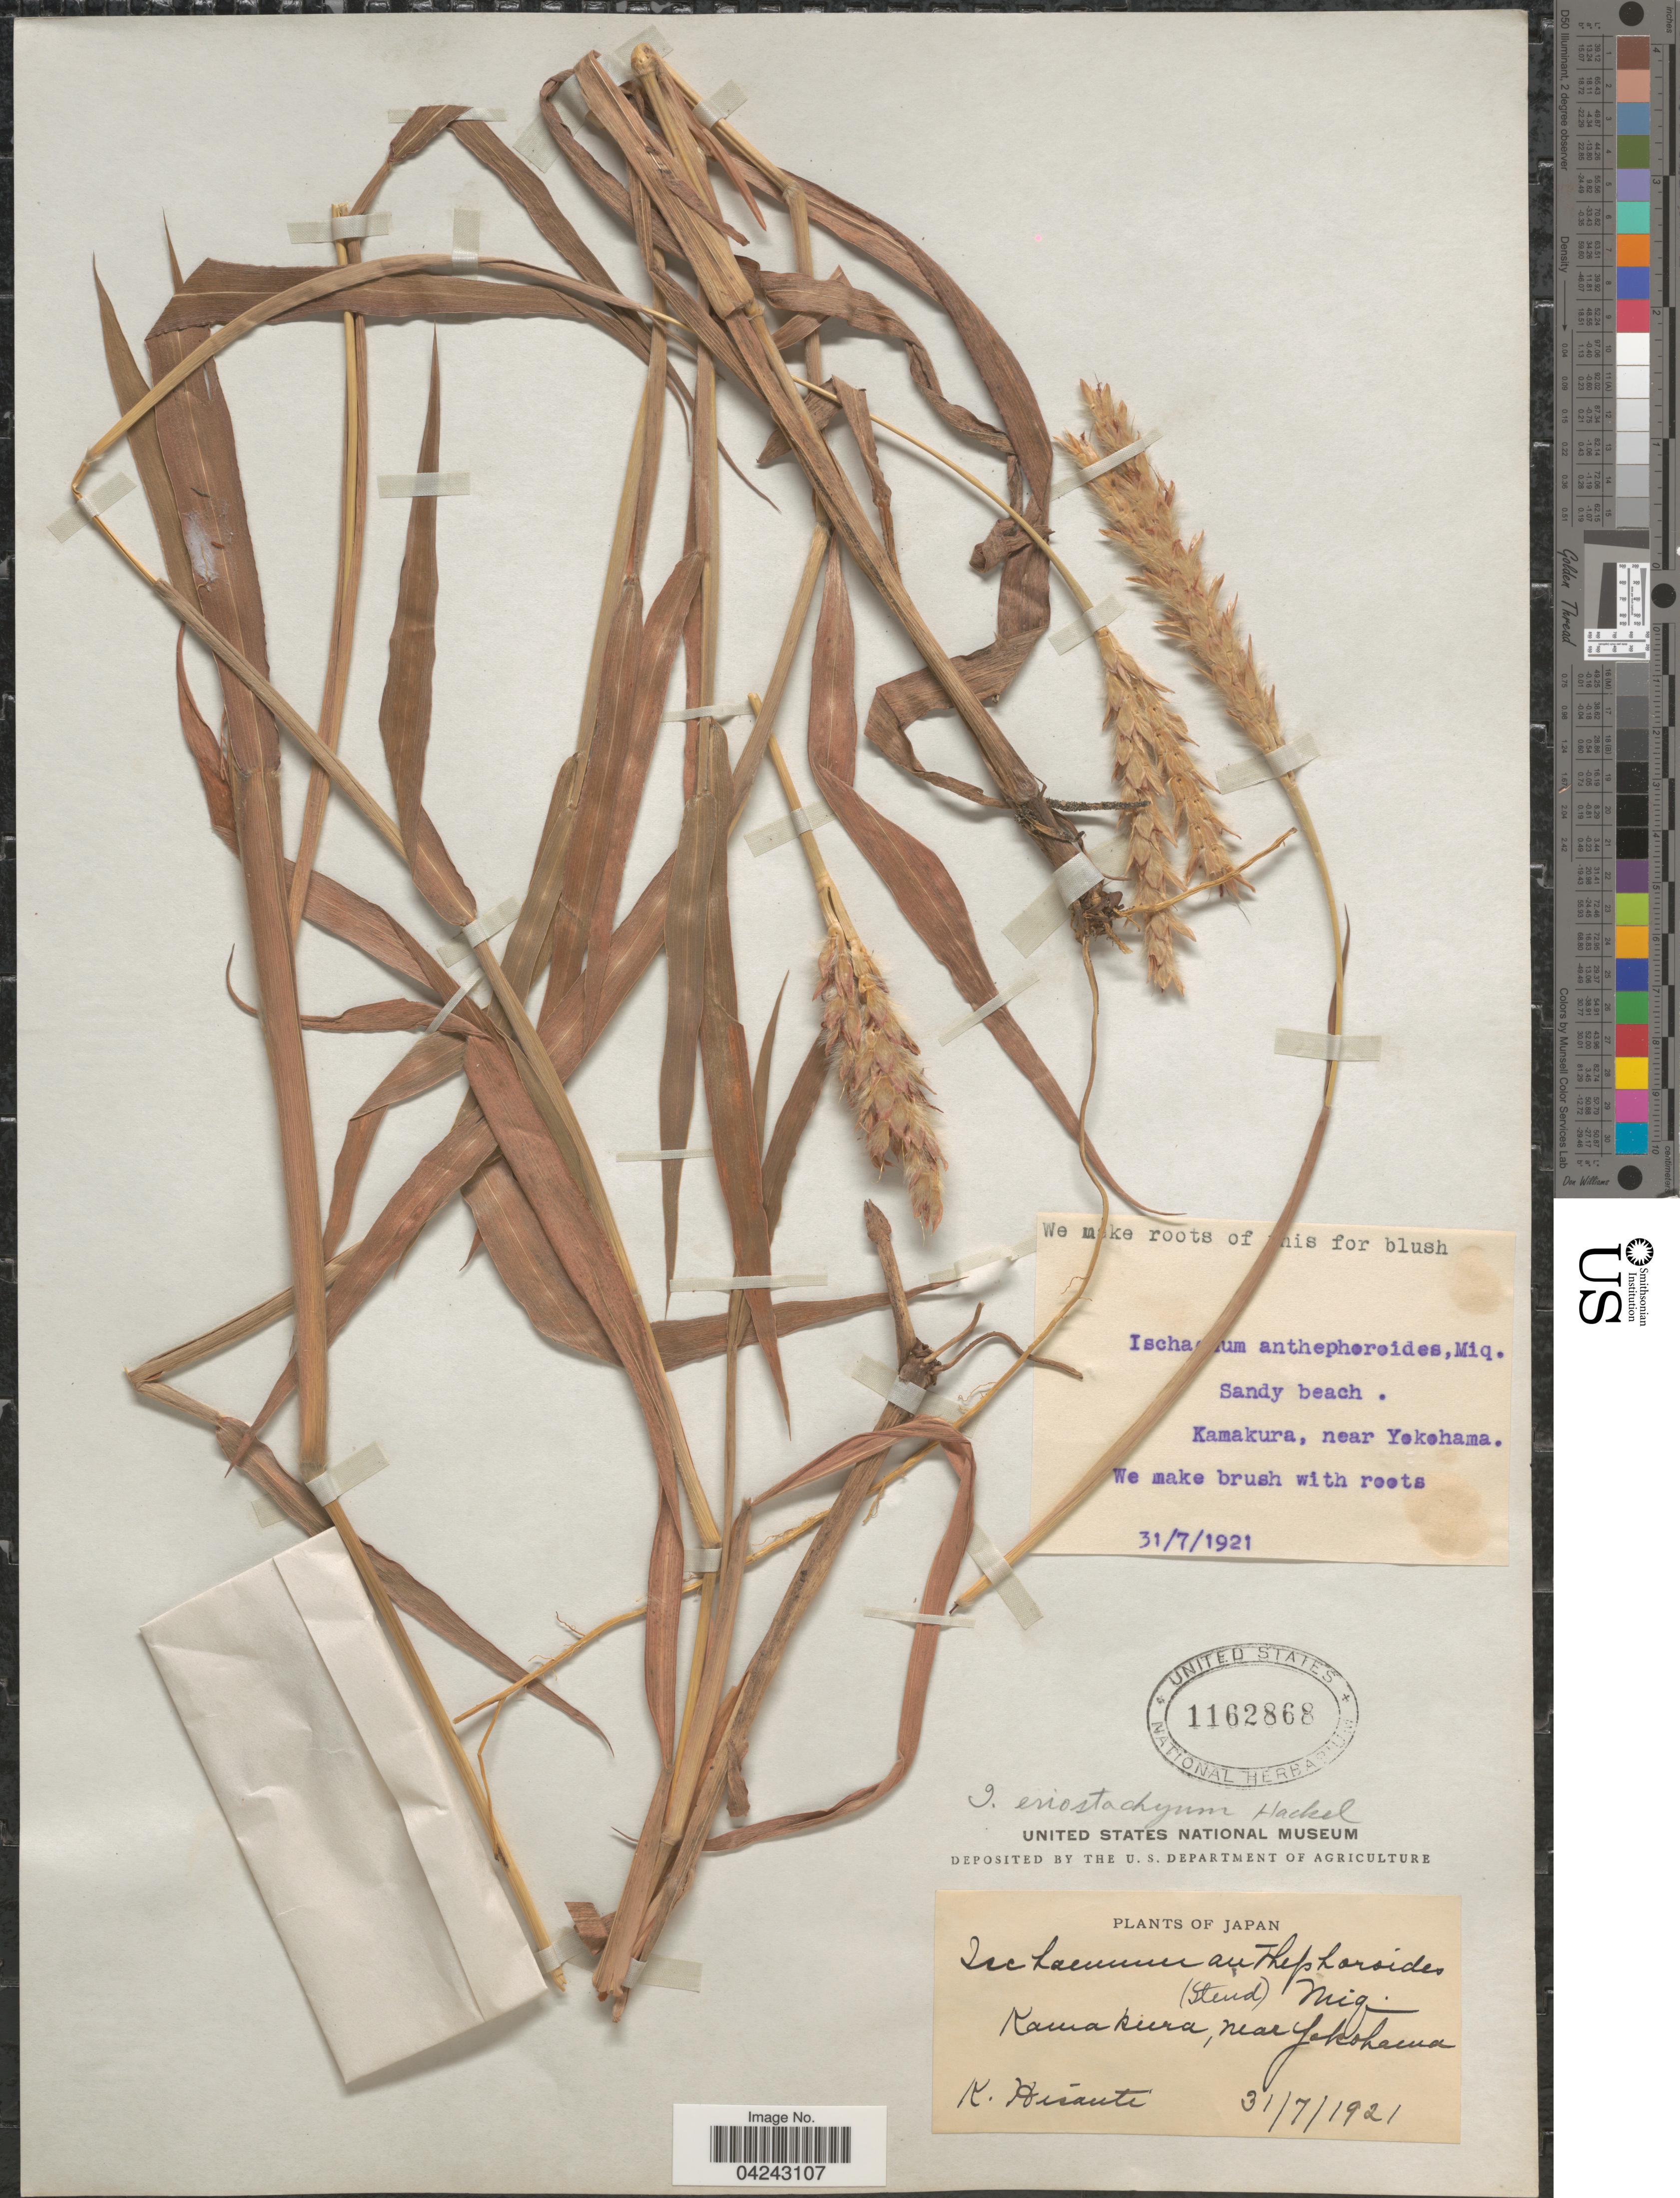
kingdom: Plantae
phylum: Tracheophyta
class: Liliopsida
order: Poales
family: Poaceae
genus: Ischaemum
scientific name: Ischaemum anthephoroides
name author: (Steud.) Miq.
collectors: K. Hisauti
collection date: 1921-07-31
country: Japan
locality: Kama Riera, near Yokohama.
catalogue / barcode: US 1162868